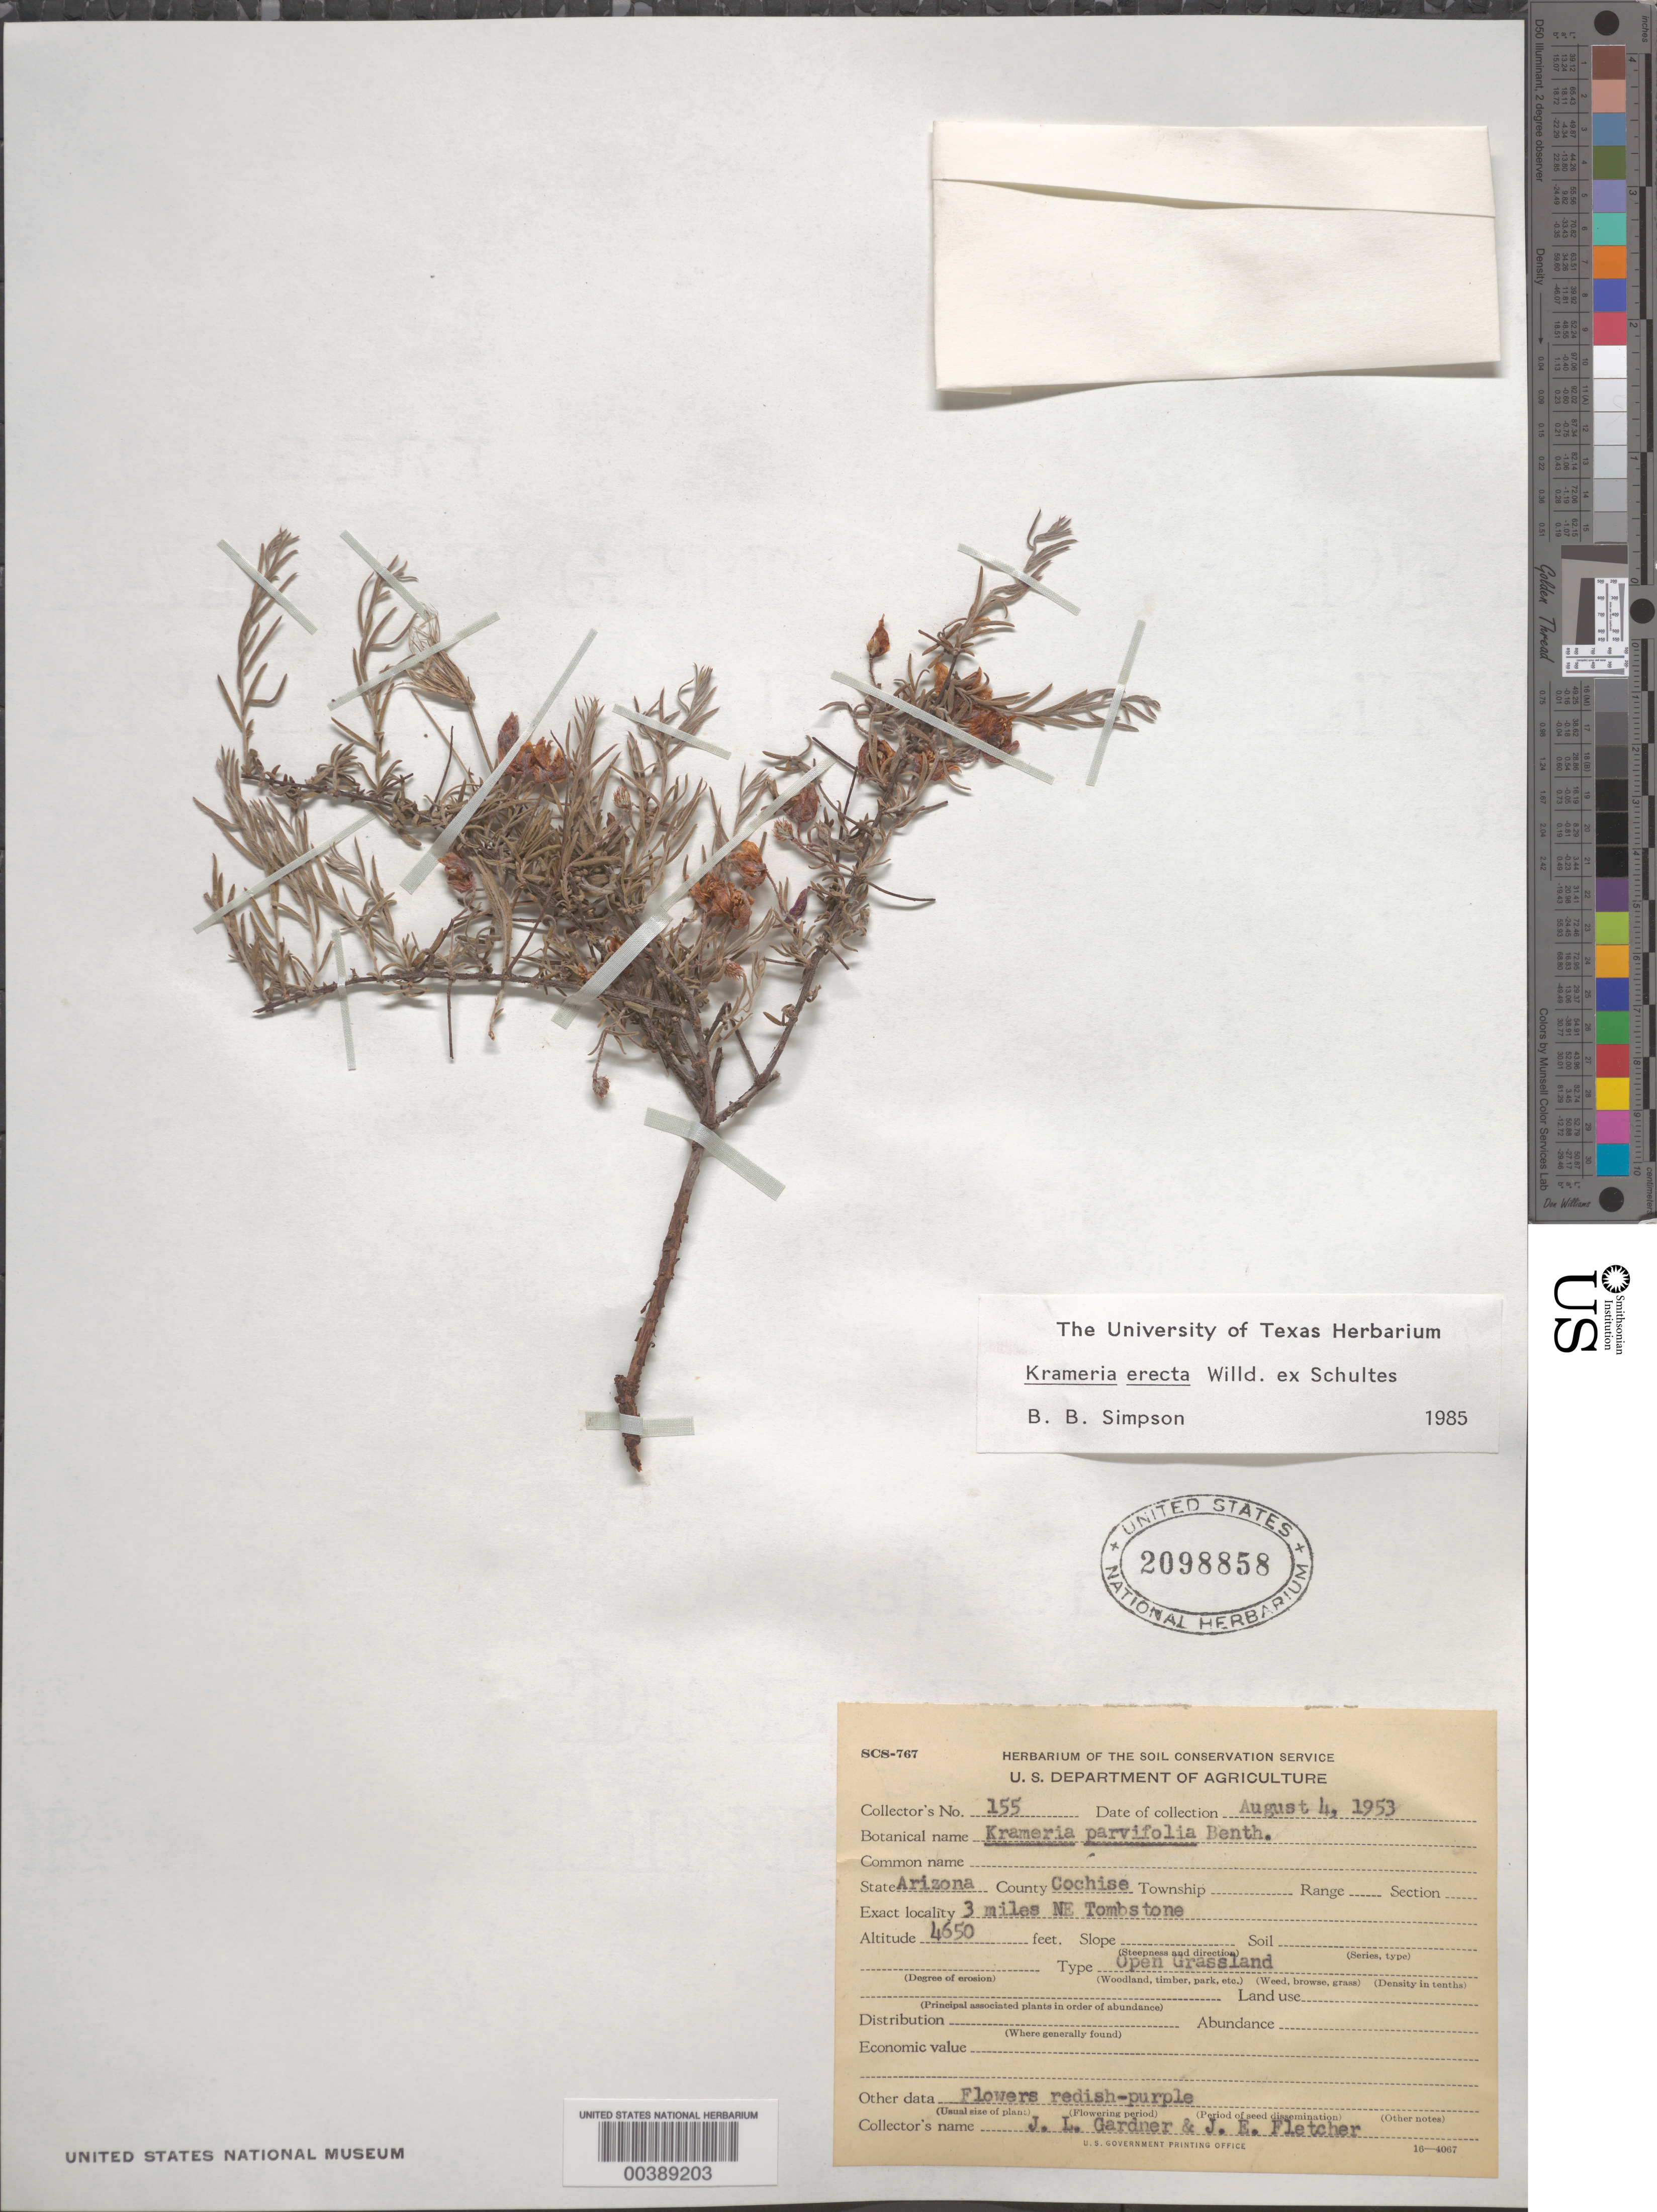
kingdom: Plantae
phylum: Tracheophyta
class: Magnoliopsida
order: Zygophyllales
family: Krameriaceae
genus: Krameria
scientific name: Krameria erecta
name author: Willd. ex Schult.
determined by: Simpson, B. B.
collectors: J. L. Gardner & J. Fletcher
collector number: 155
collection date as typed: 04 Aug 1953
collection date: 1953-08-04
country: United States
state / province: Arizona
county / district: Cochise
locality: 3 mi ne tombstone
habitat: Open grassland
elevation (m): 1417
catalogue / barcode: US 2098858